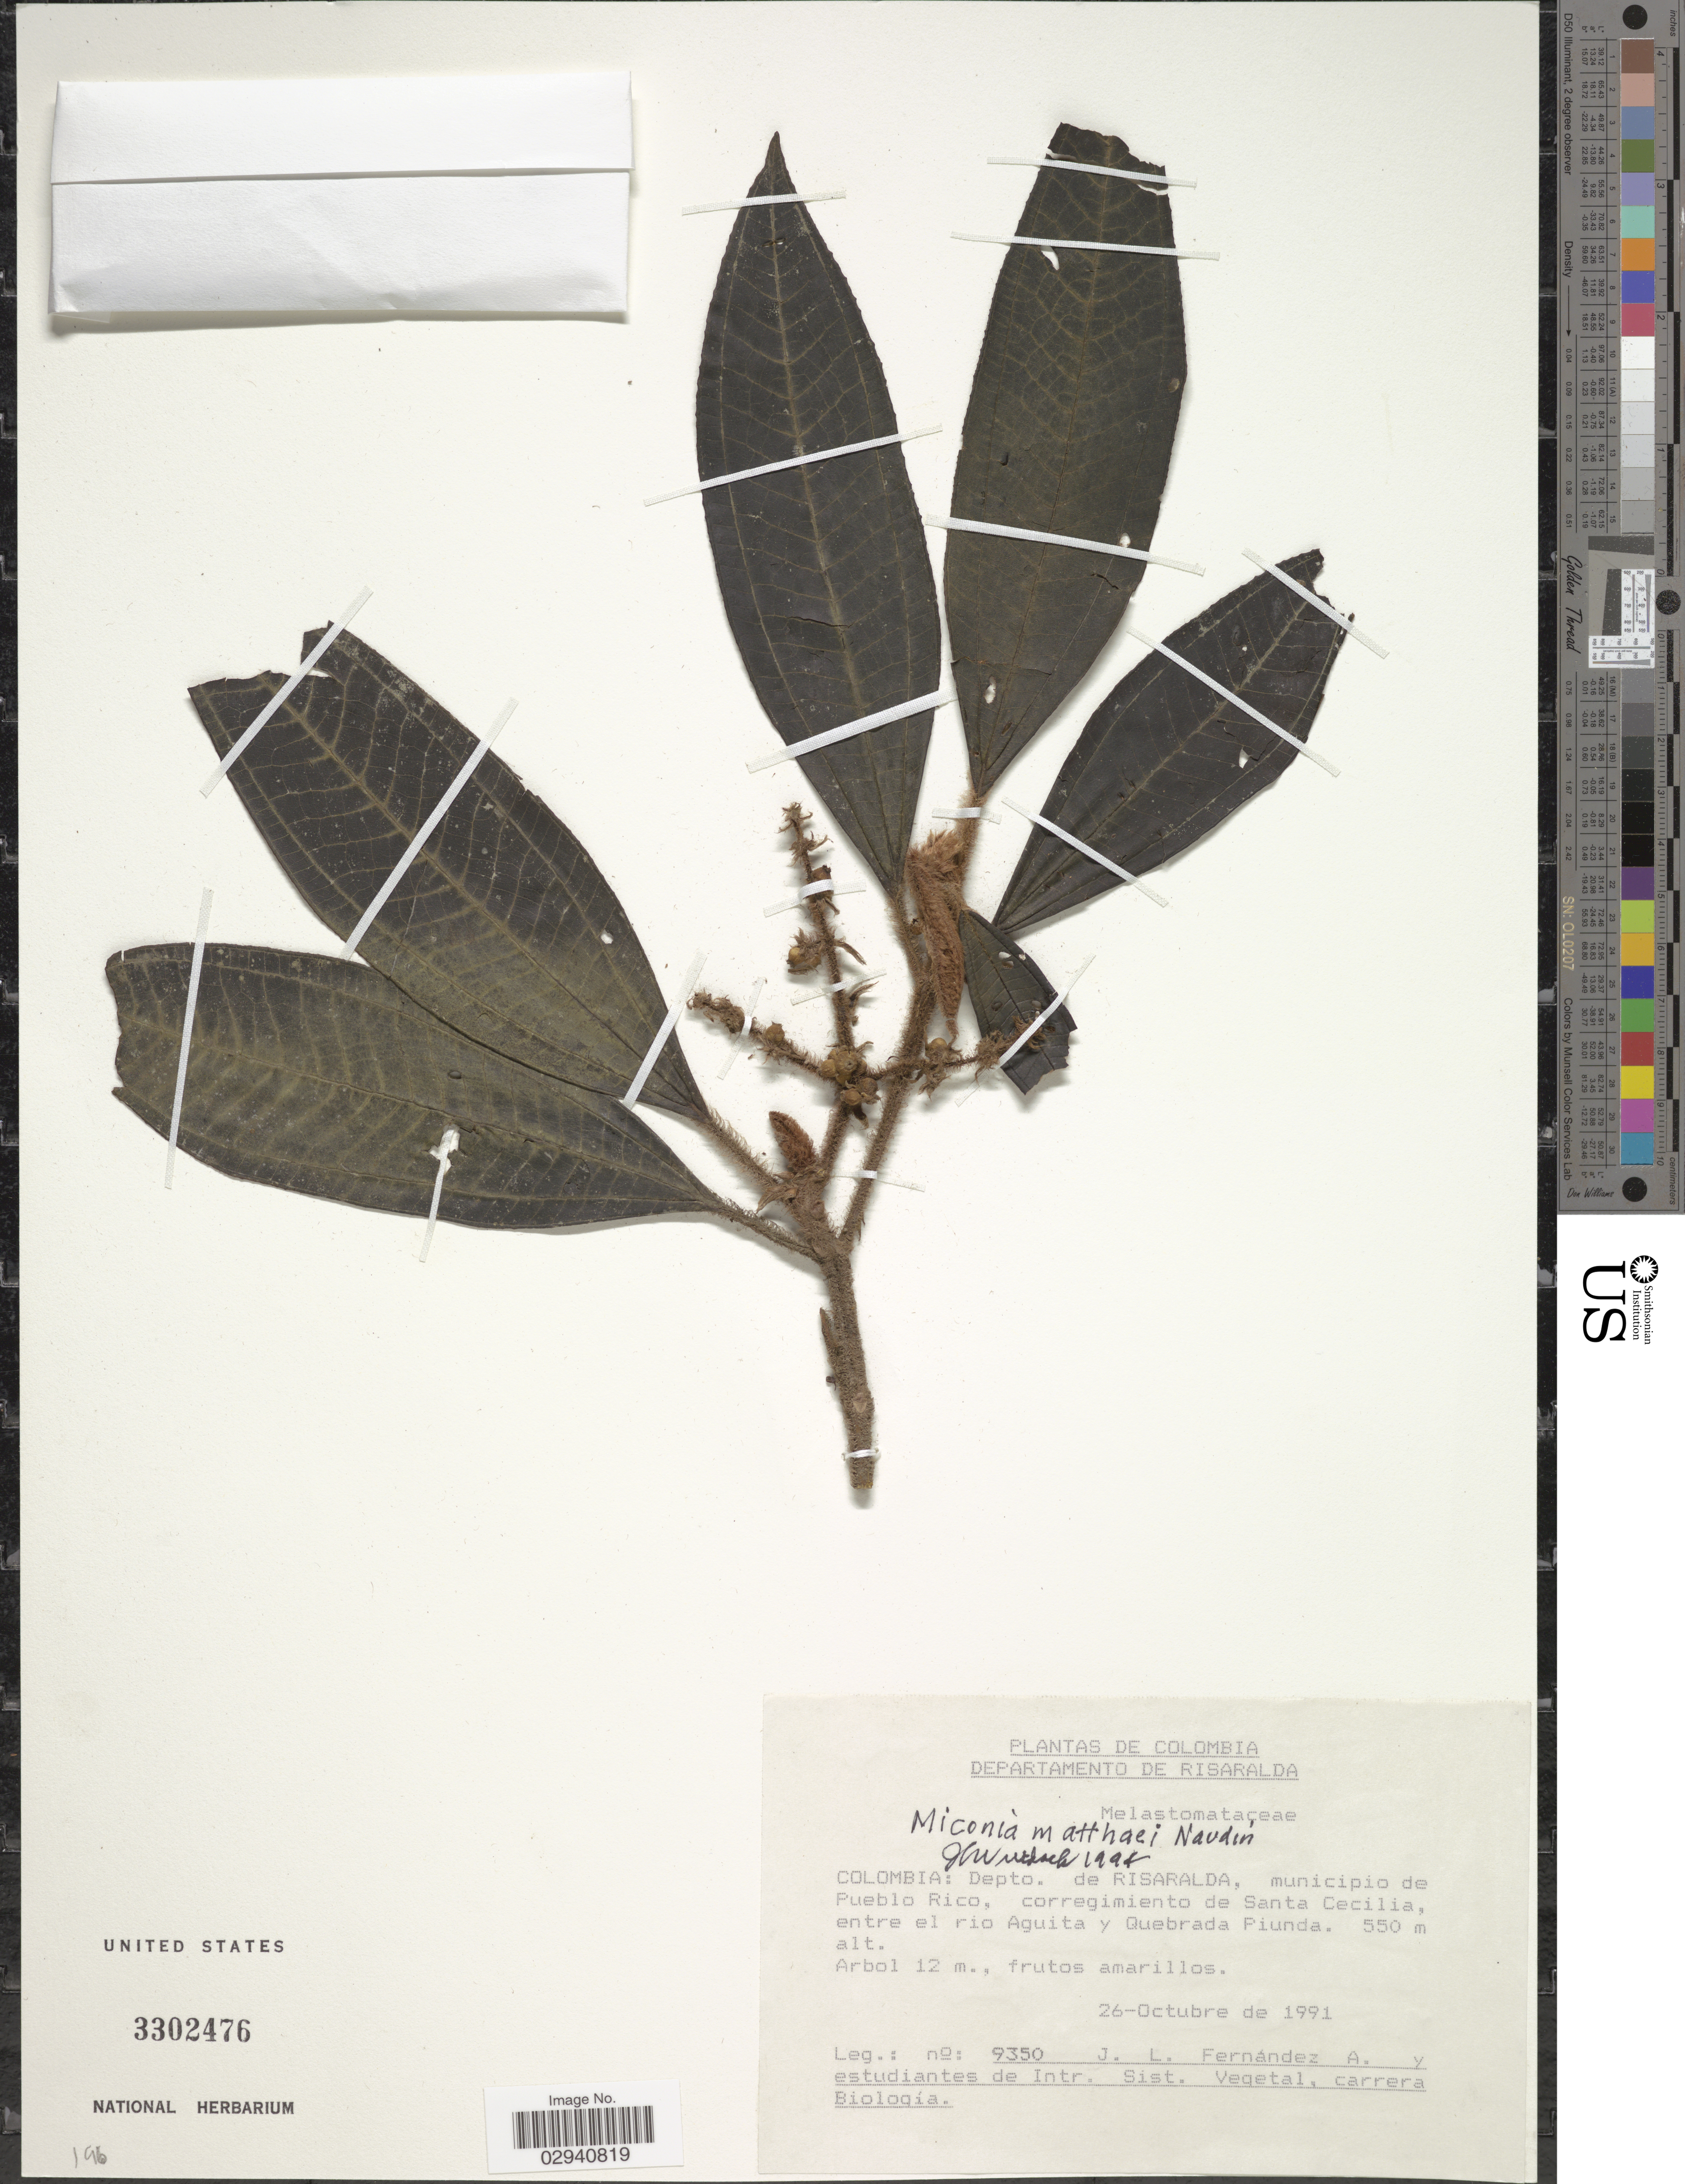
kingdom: Plantae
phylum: Tracheophyta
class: Magnoliopsida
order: Myrtales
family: Melastomataceae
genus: Miconia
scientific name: Miconia matthaei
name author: Naudin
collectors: J. L. Fernández-Alonso & c. Estudiantes de Intr. Sist. Vegetal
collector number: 9350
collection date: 1991-10-26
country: Colombia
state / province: Risaralda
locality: Departamento de Risaralda. Municipio de Pueblo Rico, corregimiento de Santa Cecilia, entre el rio Aguita y Quebrada Piunda.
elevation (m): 550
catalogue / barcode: US 3302476